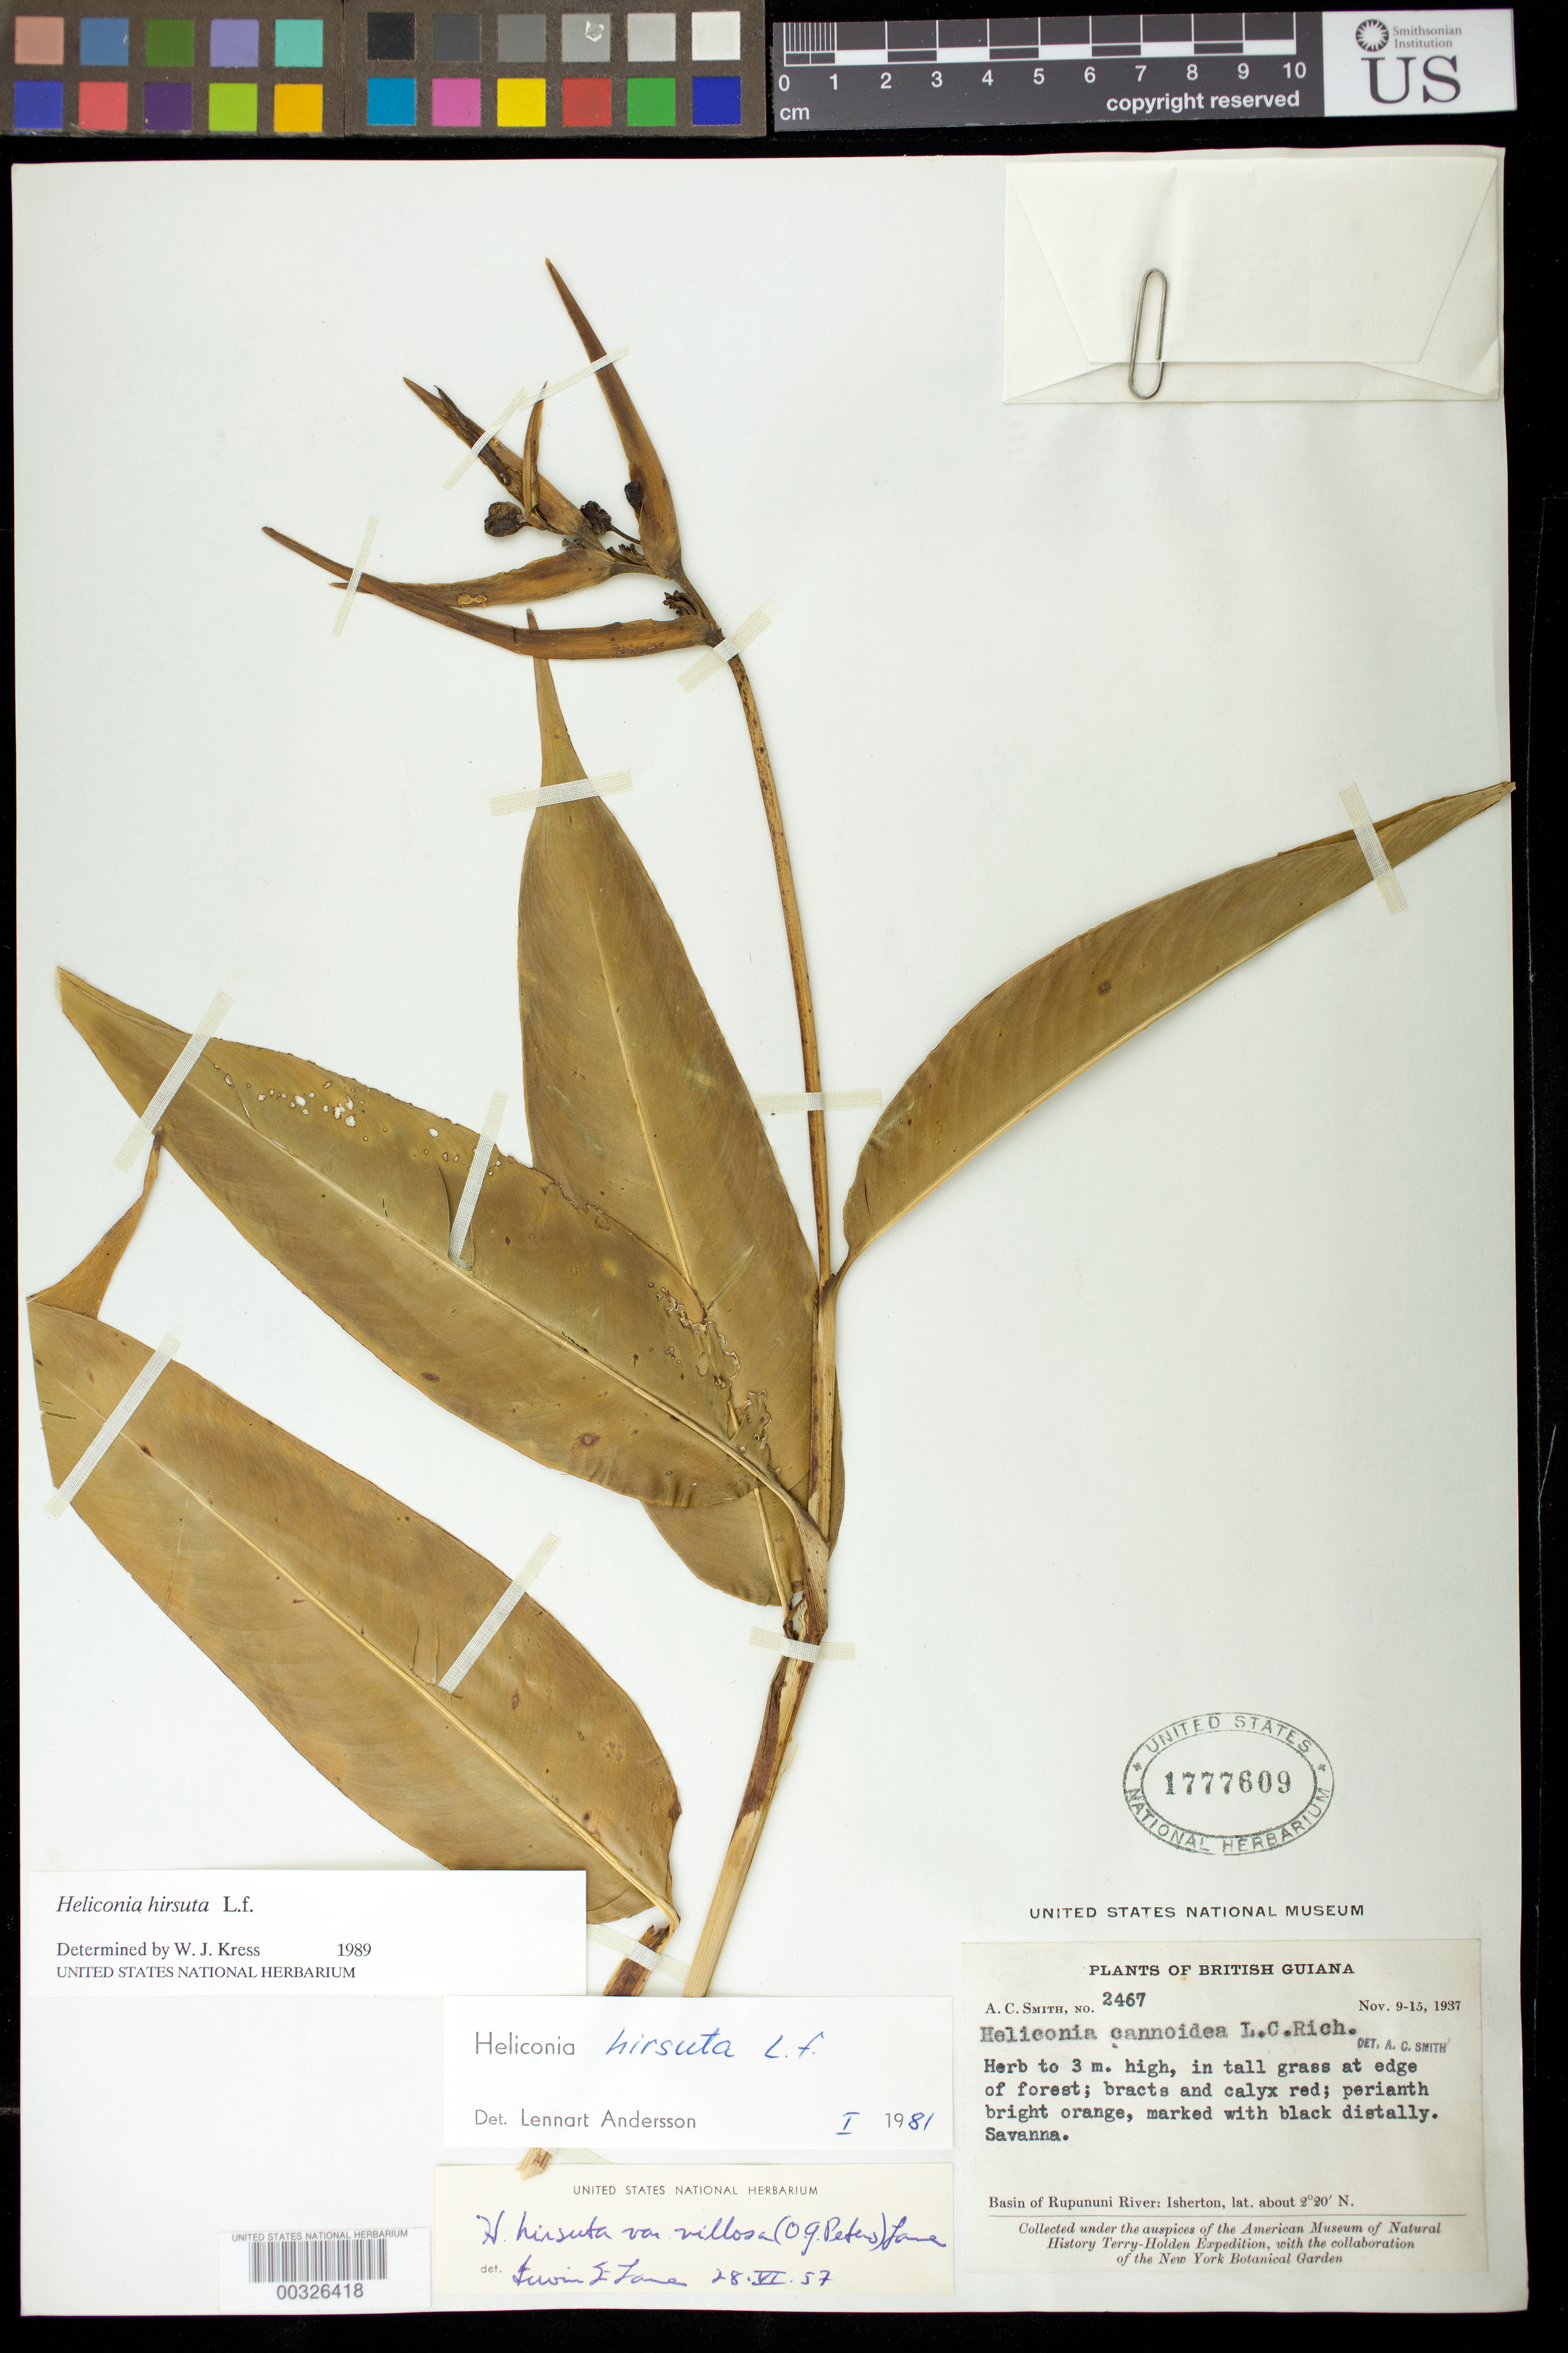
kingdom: Plantae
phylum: Tracheophyta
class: Liliopsida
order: Zingiberales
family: Heliconiaceae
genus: Heliconia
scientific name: Heliconia hirsuta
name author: L. f.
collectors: A. C. Smith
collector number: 2467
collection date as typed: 09 Nov 1937 to 15 Nov 1937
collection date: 1937-11-09/1937-11-15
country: Guyana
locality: Basin of rupununi river, isherton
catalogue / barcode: US 1777609